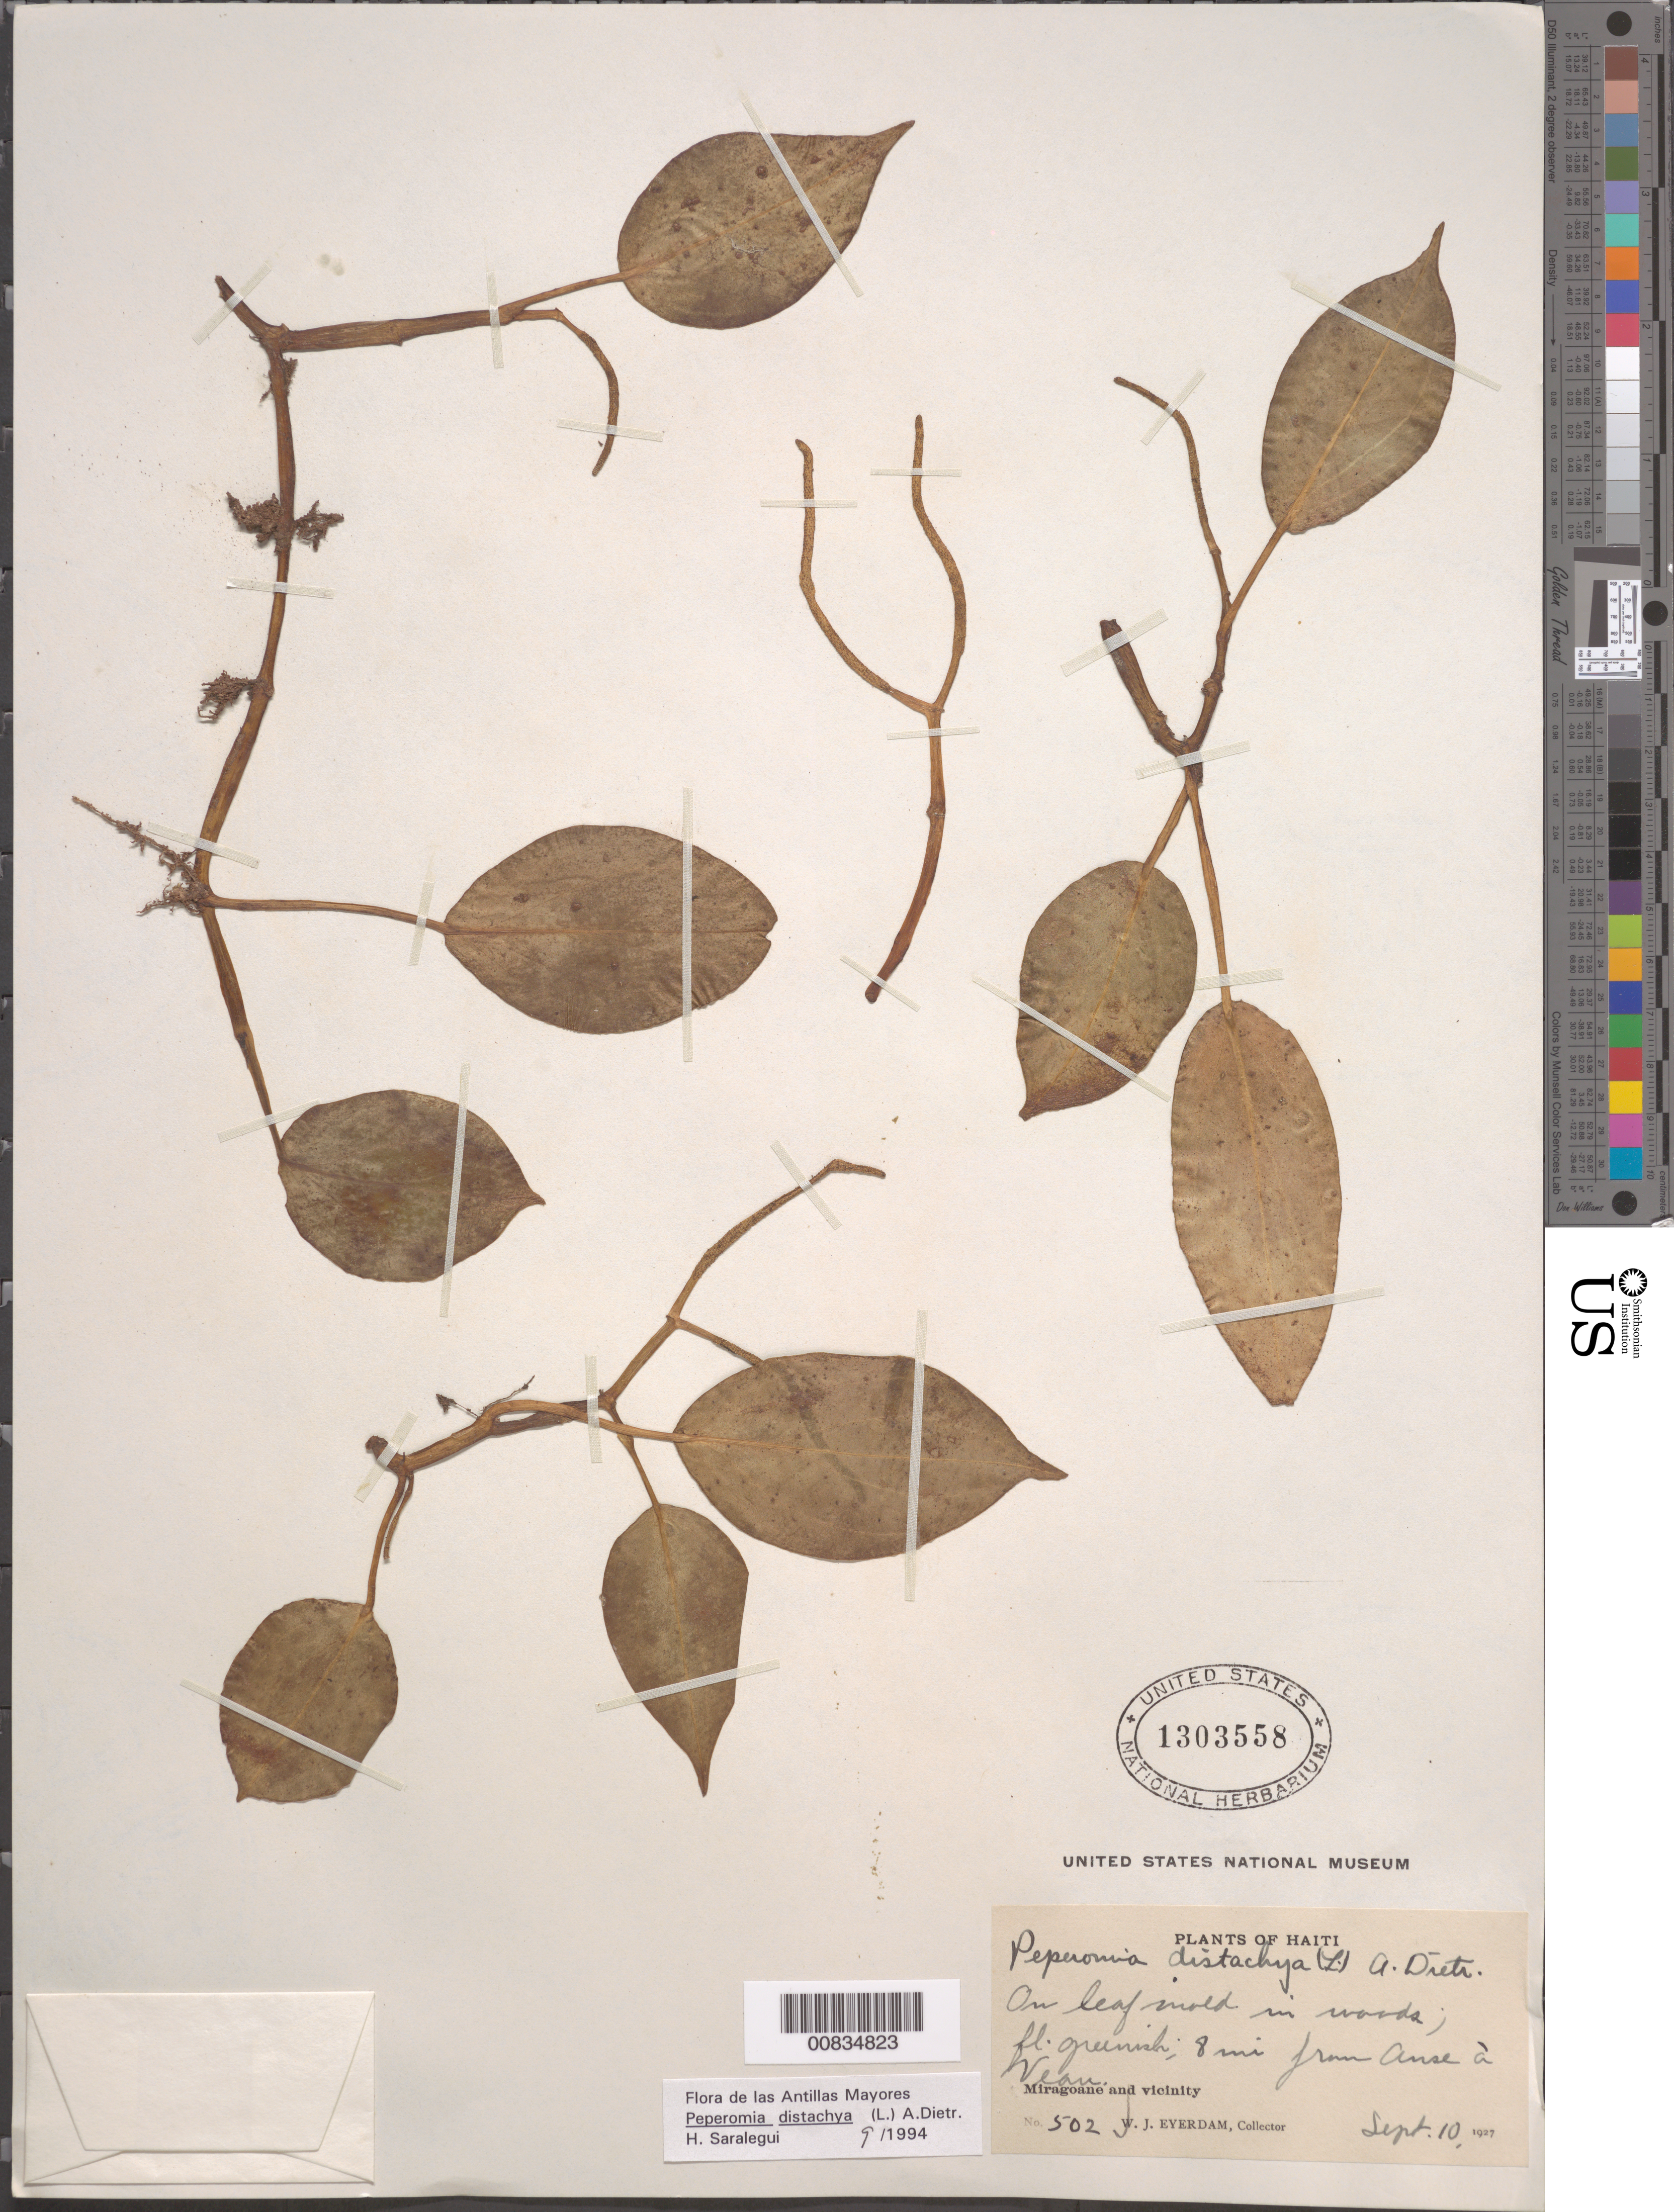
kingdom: Plantae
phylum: Tracheophyta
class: Magnoliopsida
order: Piperales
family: Piperaceae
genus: Peperomia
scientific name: Peperomia distachya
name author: (L.) A. Dietr.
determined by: Saralegui Boza, H., (HAJB), Jardin Botanico Nacional (Habana)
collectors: W. J. Eyerdam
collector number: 502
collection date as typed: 10 Sep 1927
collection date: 1927-09-10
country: Haiti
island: Hispaniola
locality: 8 mi. from Anse à Vean. Miragoane and vicinity.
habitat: On leaf mold in woods.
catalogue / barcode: US 1303558